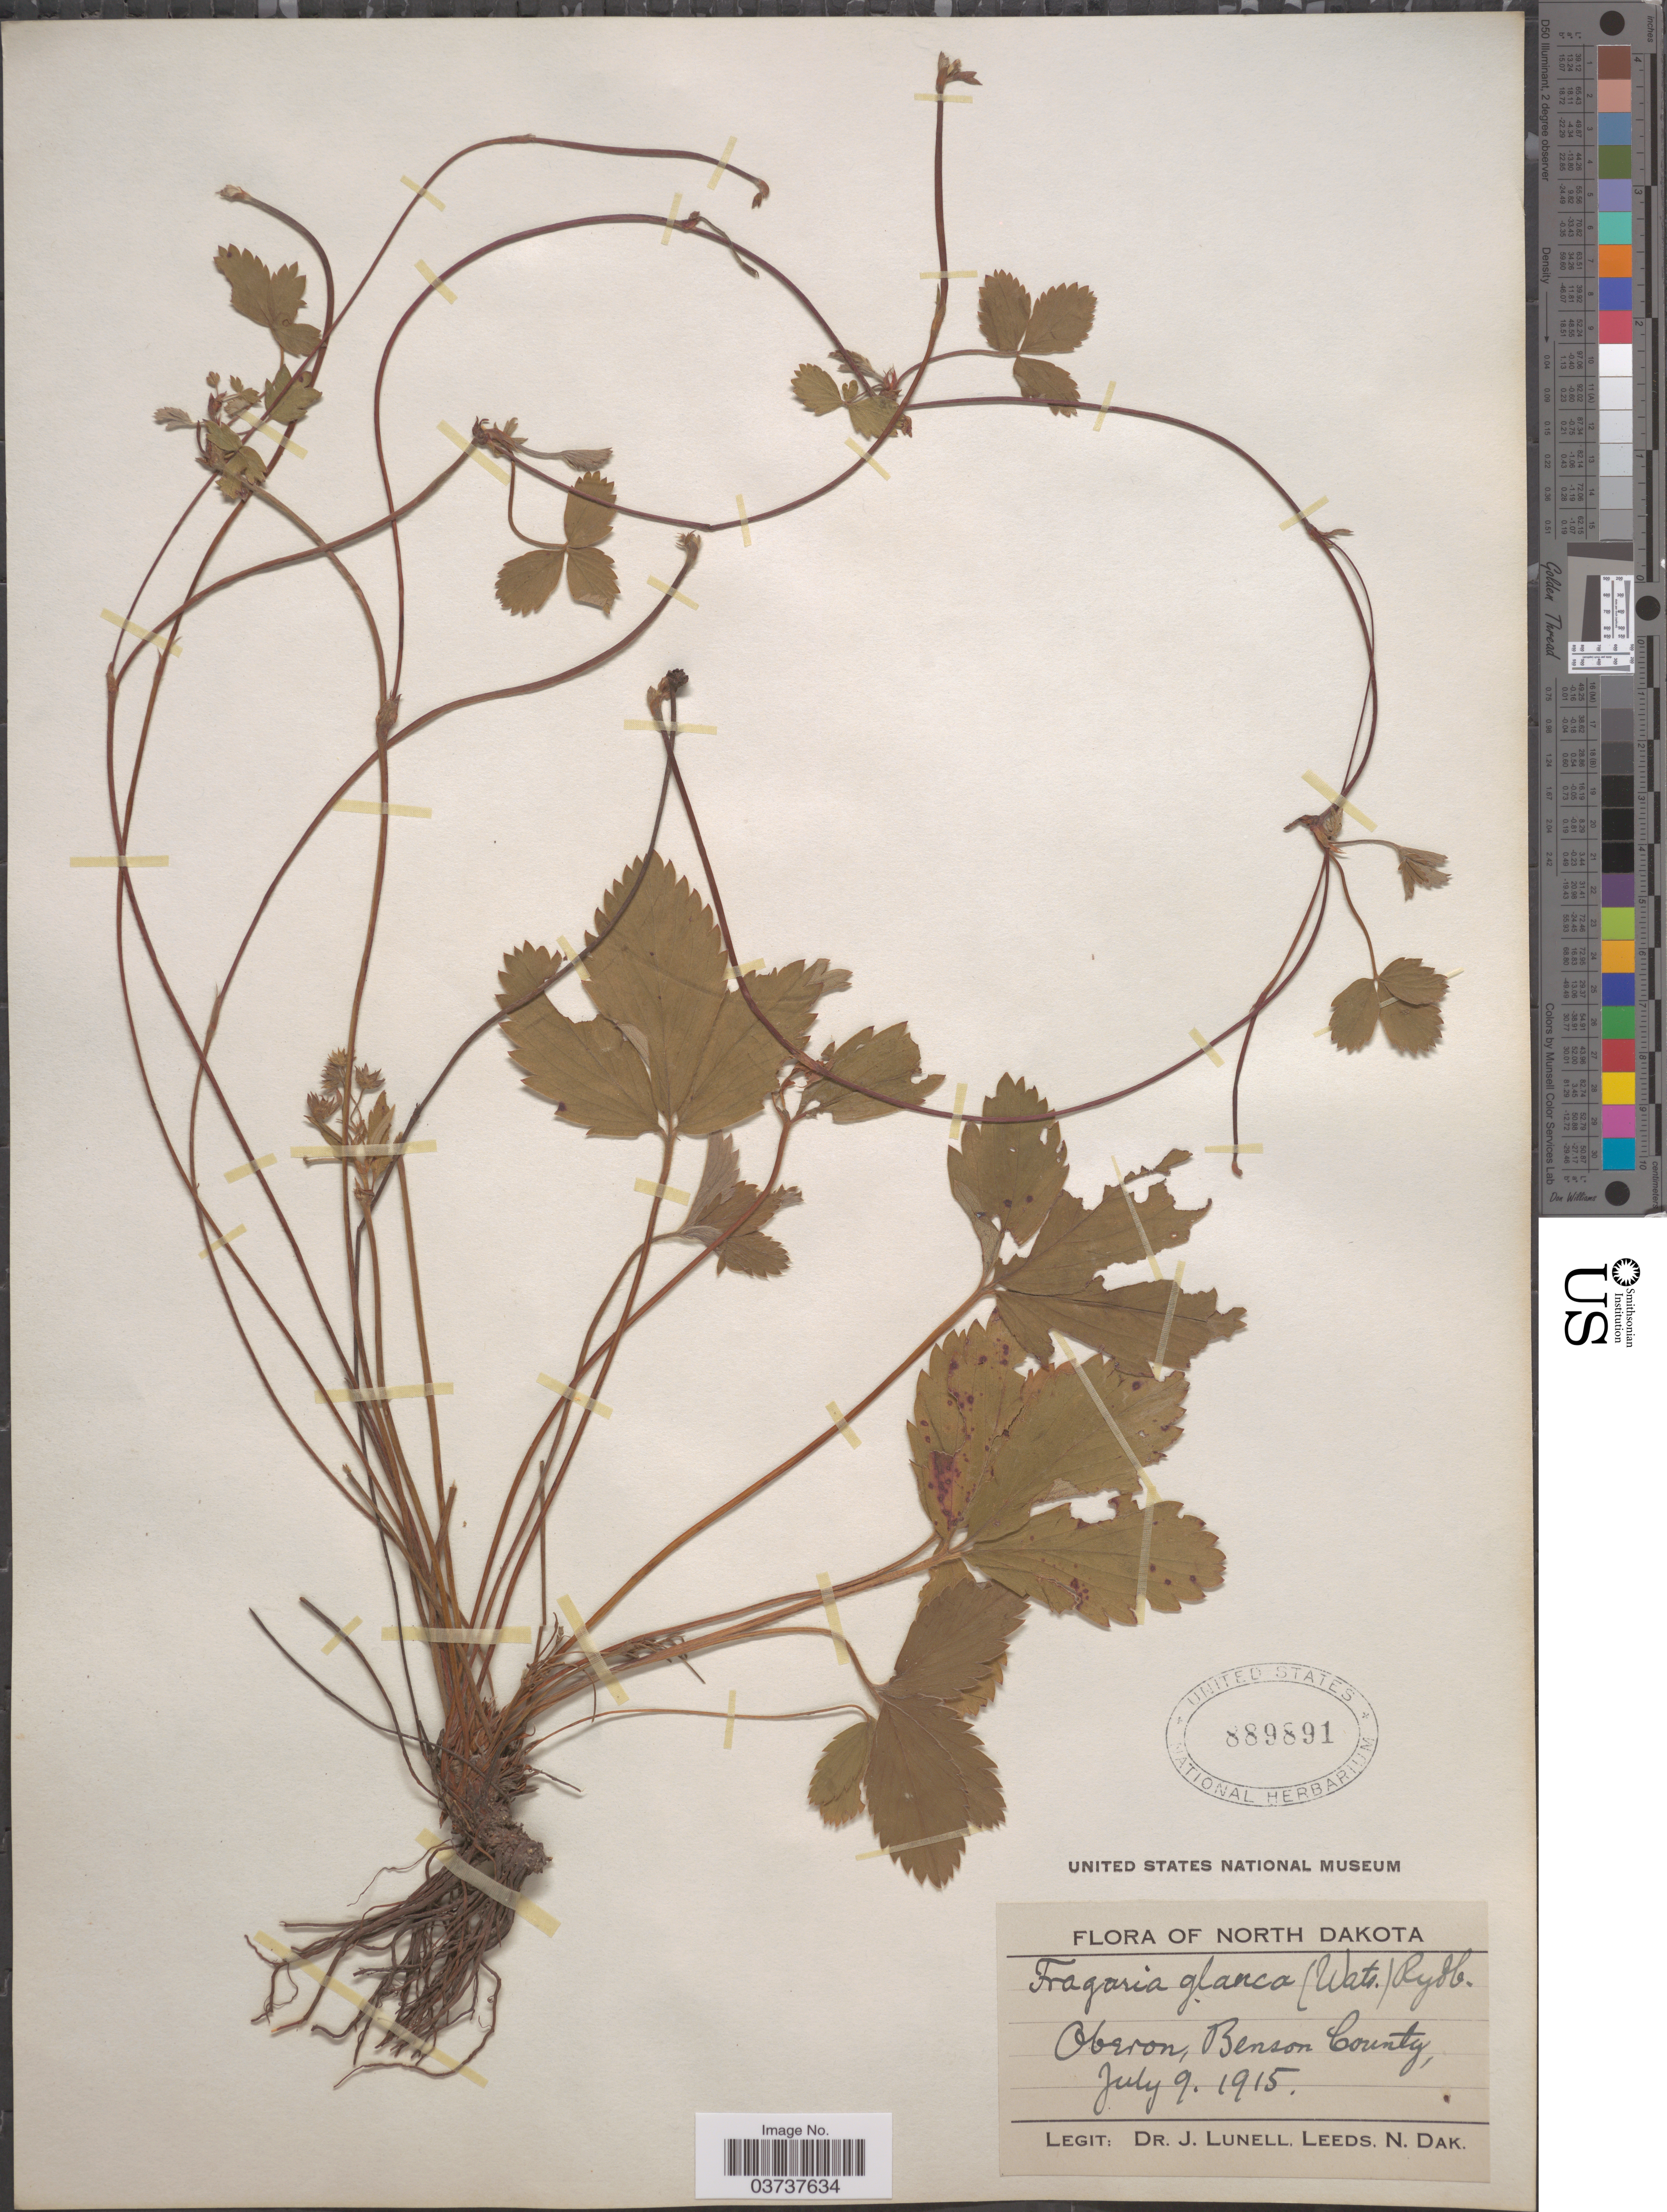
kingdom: Plantae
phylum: Tracheophyta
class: Magnoliopsida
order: Rosales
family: Rosaceae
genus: Fragaria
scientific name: Fragaria virginiana subsp. glauca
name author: (S. Watson) Staudt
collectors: J. Lunell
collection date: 1915-07-09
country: United States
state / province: North Dakota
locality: Oberon, Benson County.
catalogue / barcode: US 889891